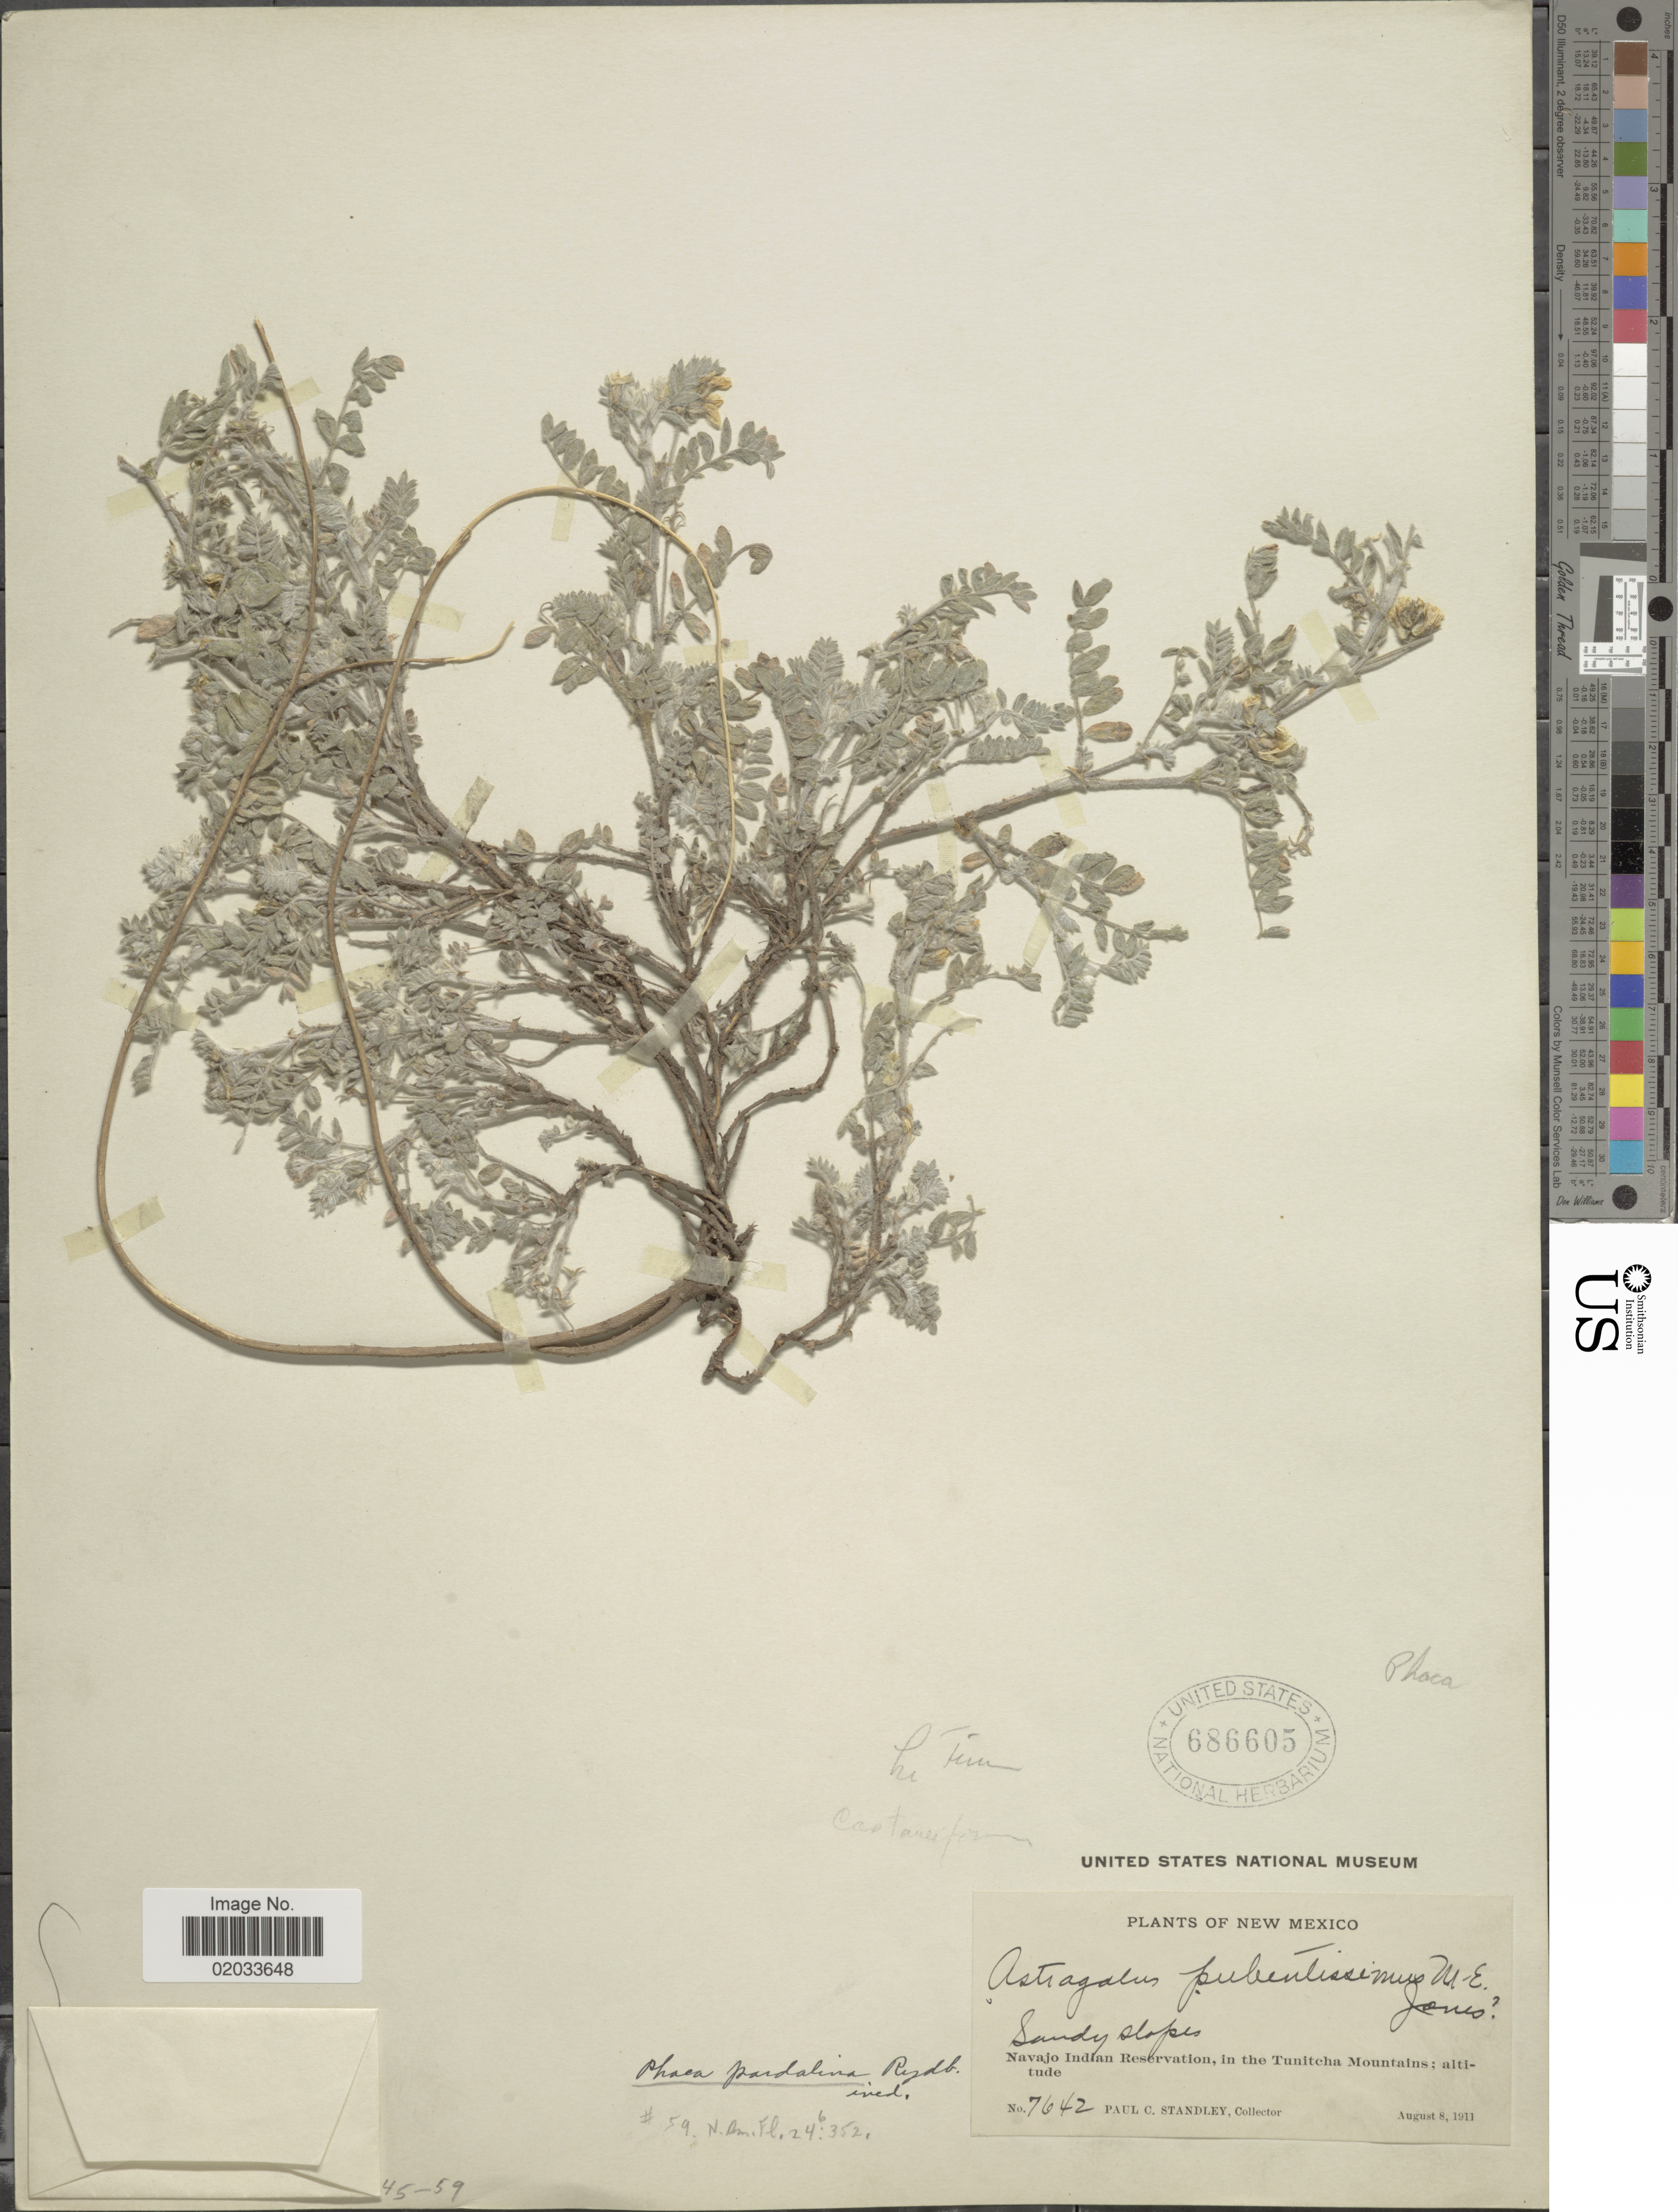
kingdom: Plantae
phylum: Tracheophyta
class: Magnoliopsida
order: Fabales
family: Fabaceae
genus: Astragalus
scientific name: Astragalus pardalinus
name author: (Rydb.) Barneby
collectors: P. C. Standley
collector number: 7642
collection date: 1911-08-08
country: United States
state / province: New Mexico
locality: Sandy slopes, Navajo Indian Reservation, in the Tunitcha Mountains.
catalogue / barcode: US 686605